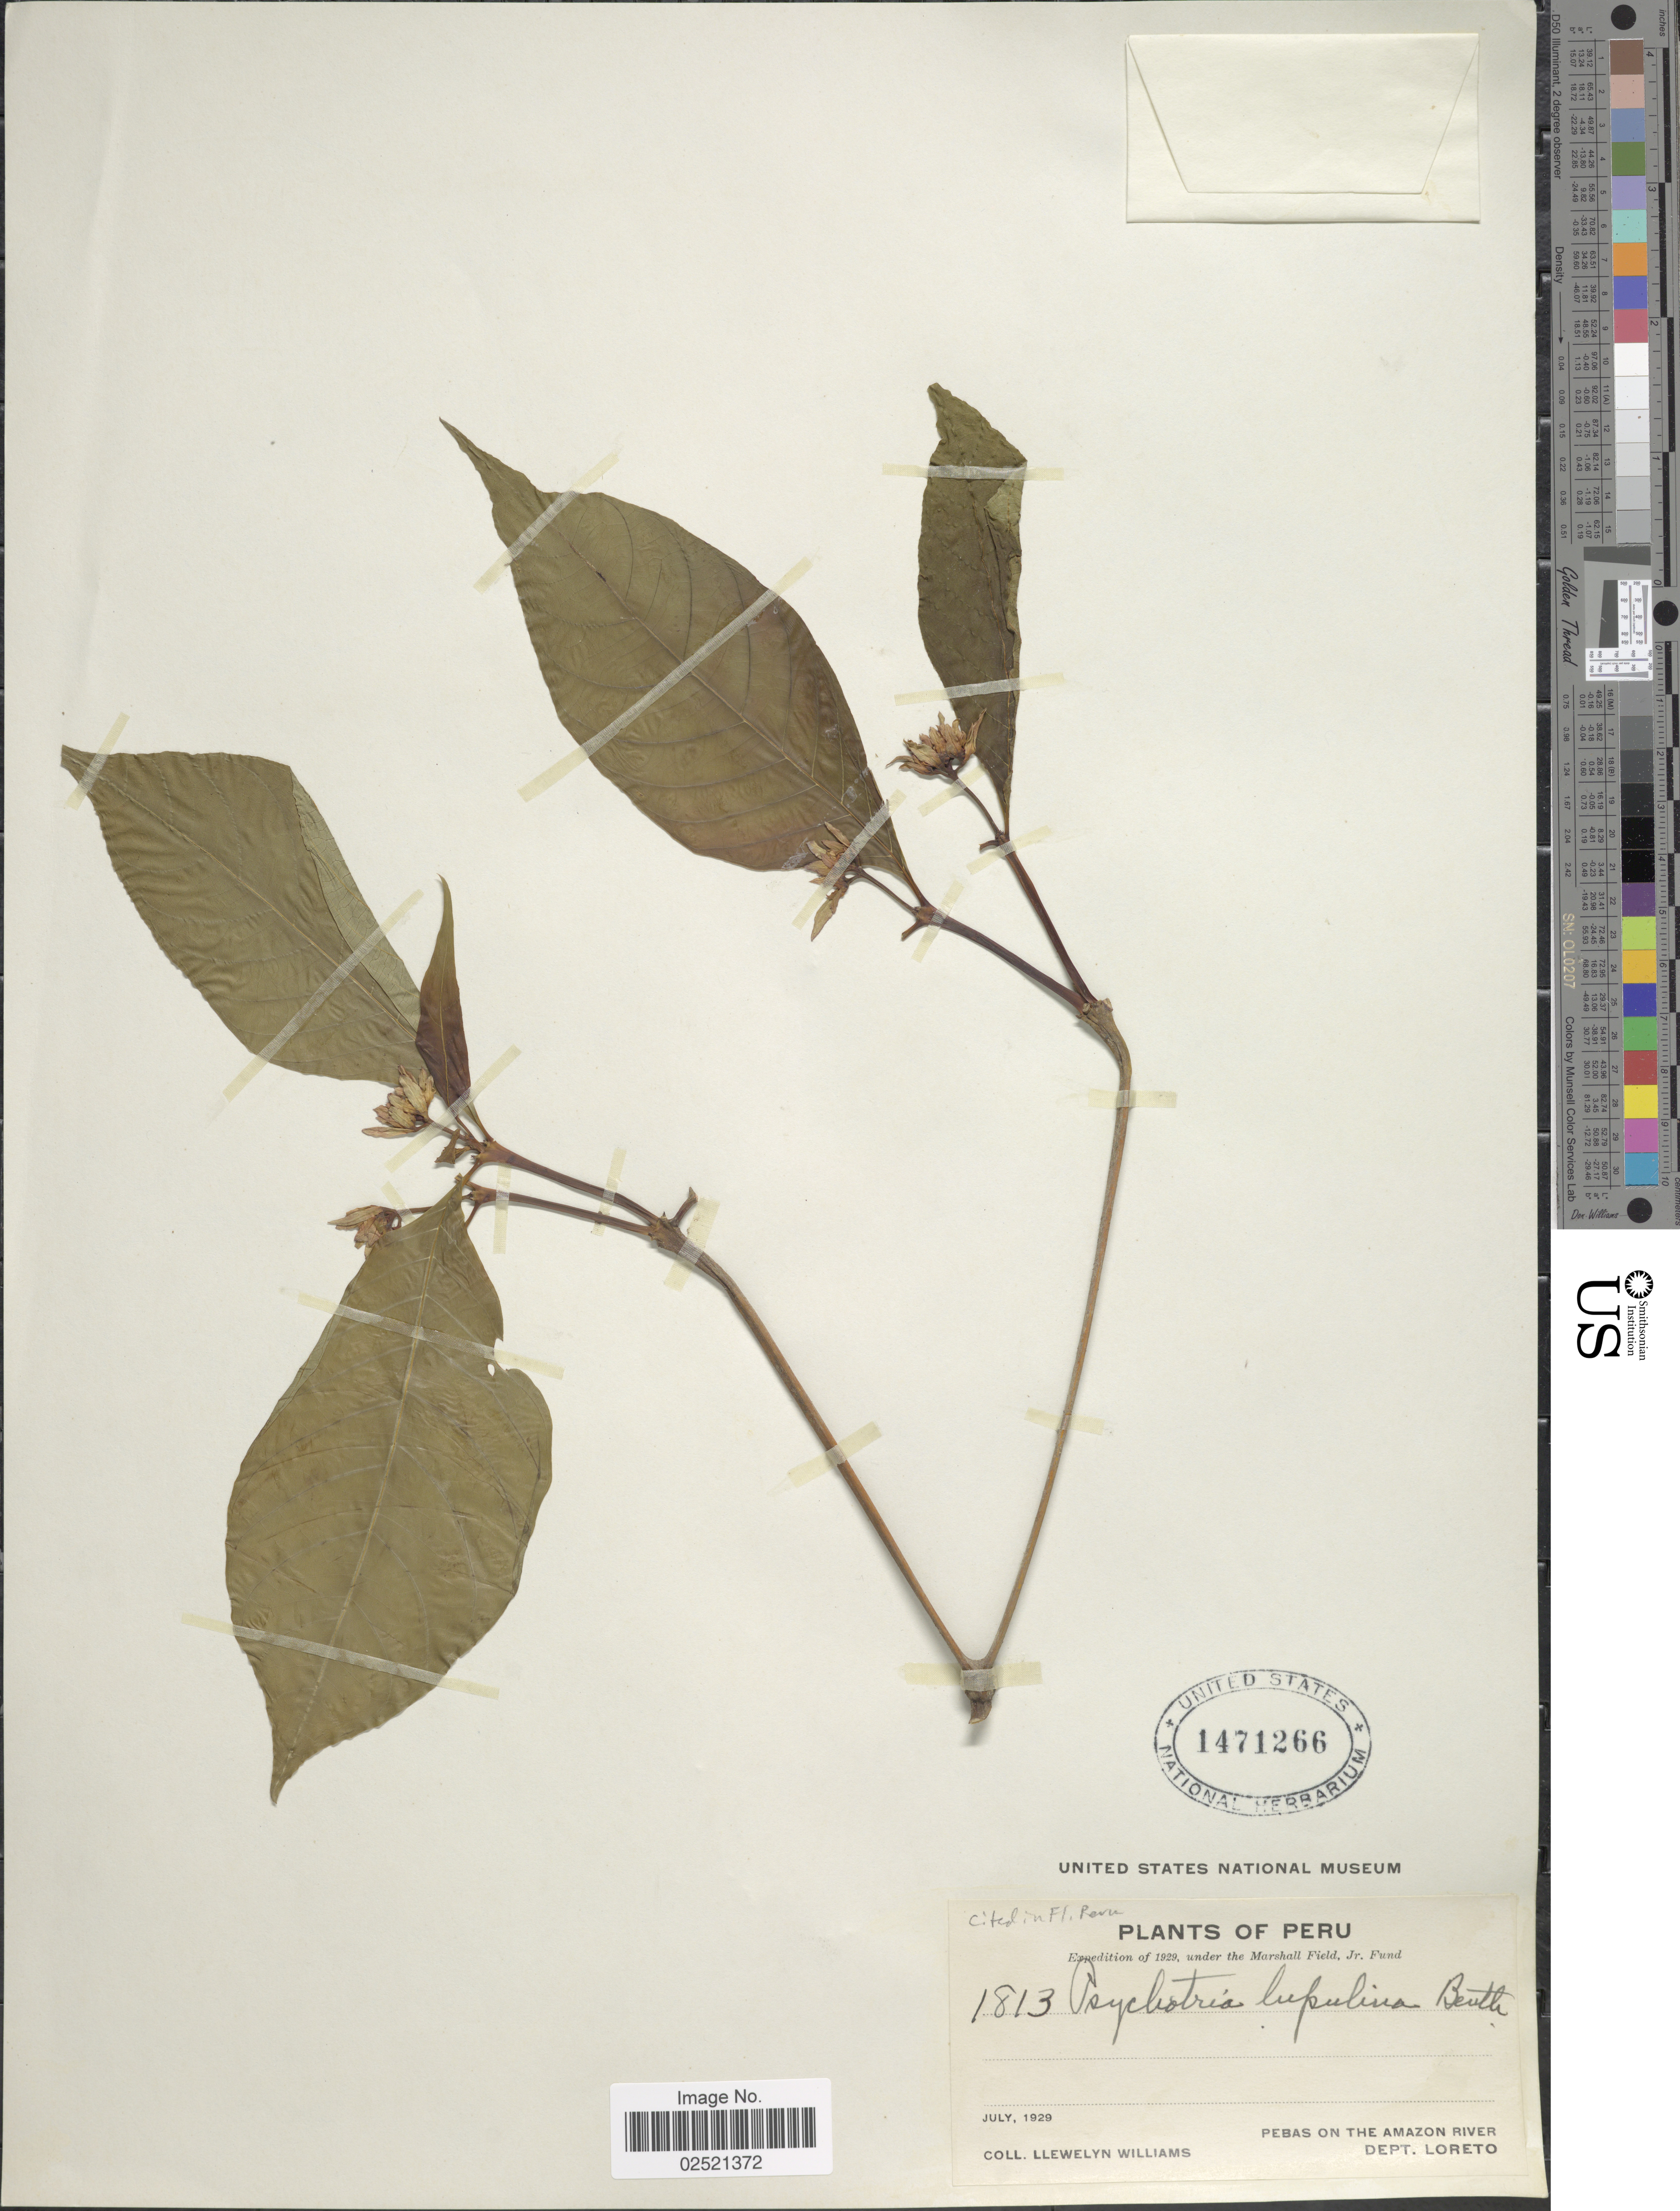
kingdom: Plantae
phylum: Tracheophyta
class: Magnoliopsida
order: Gentianales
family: Rubiaceae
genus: Psychotria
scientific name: Psychotria lupulina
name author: Benth.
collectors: Ll. Williams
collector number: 1813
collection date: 1929-07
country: Peru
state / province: Loreto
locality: Pebas on the Amazon River.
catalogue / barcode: US 1471266